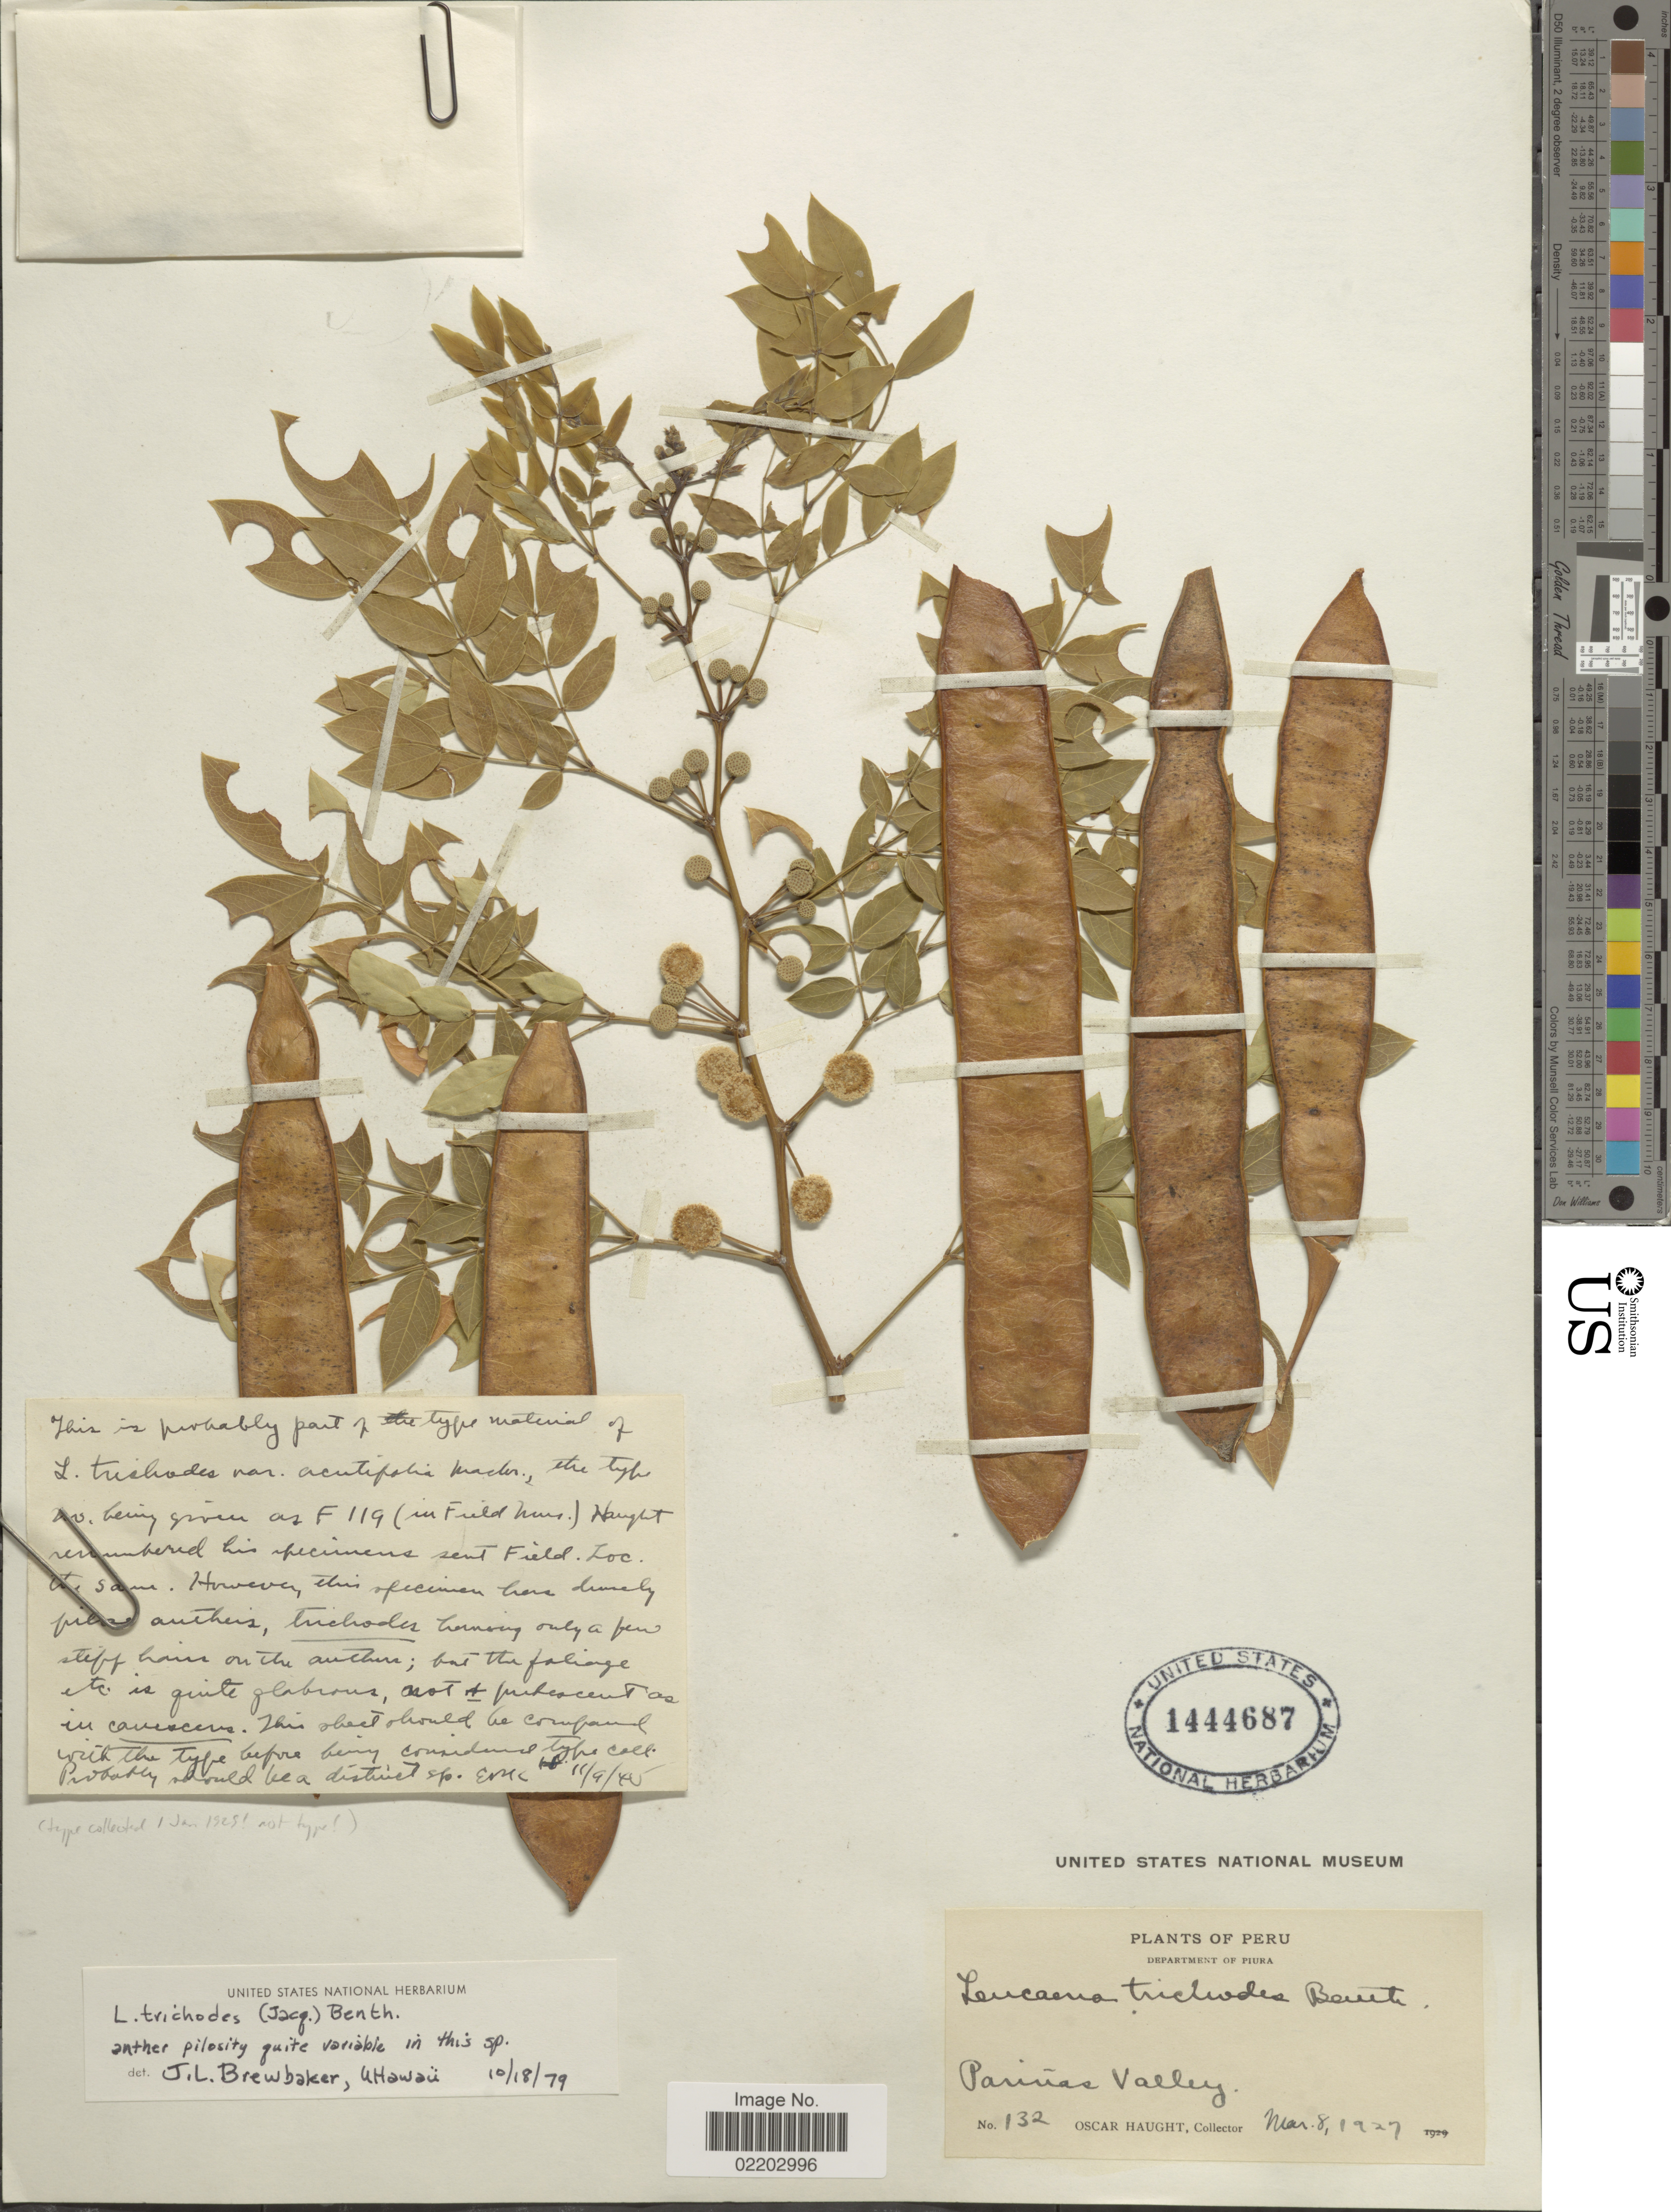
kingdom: Plantae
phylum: Tracheophyta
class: Magnoliopsida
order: Fabales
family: Fabaceae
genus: Leucaena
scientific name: Leucaena trichodes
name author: (Jacq.) Benth.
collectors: O. L. Haught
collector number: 132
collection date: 1927-03-08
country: Peru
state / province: Piura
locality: Peru, Department of Piura, Parinas Valley.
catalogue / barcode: US 1444687